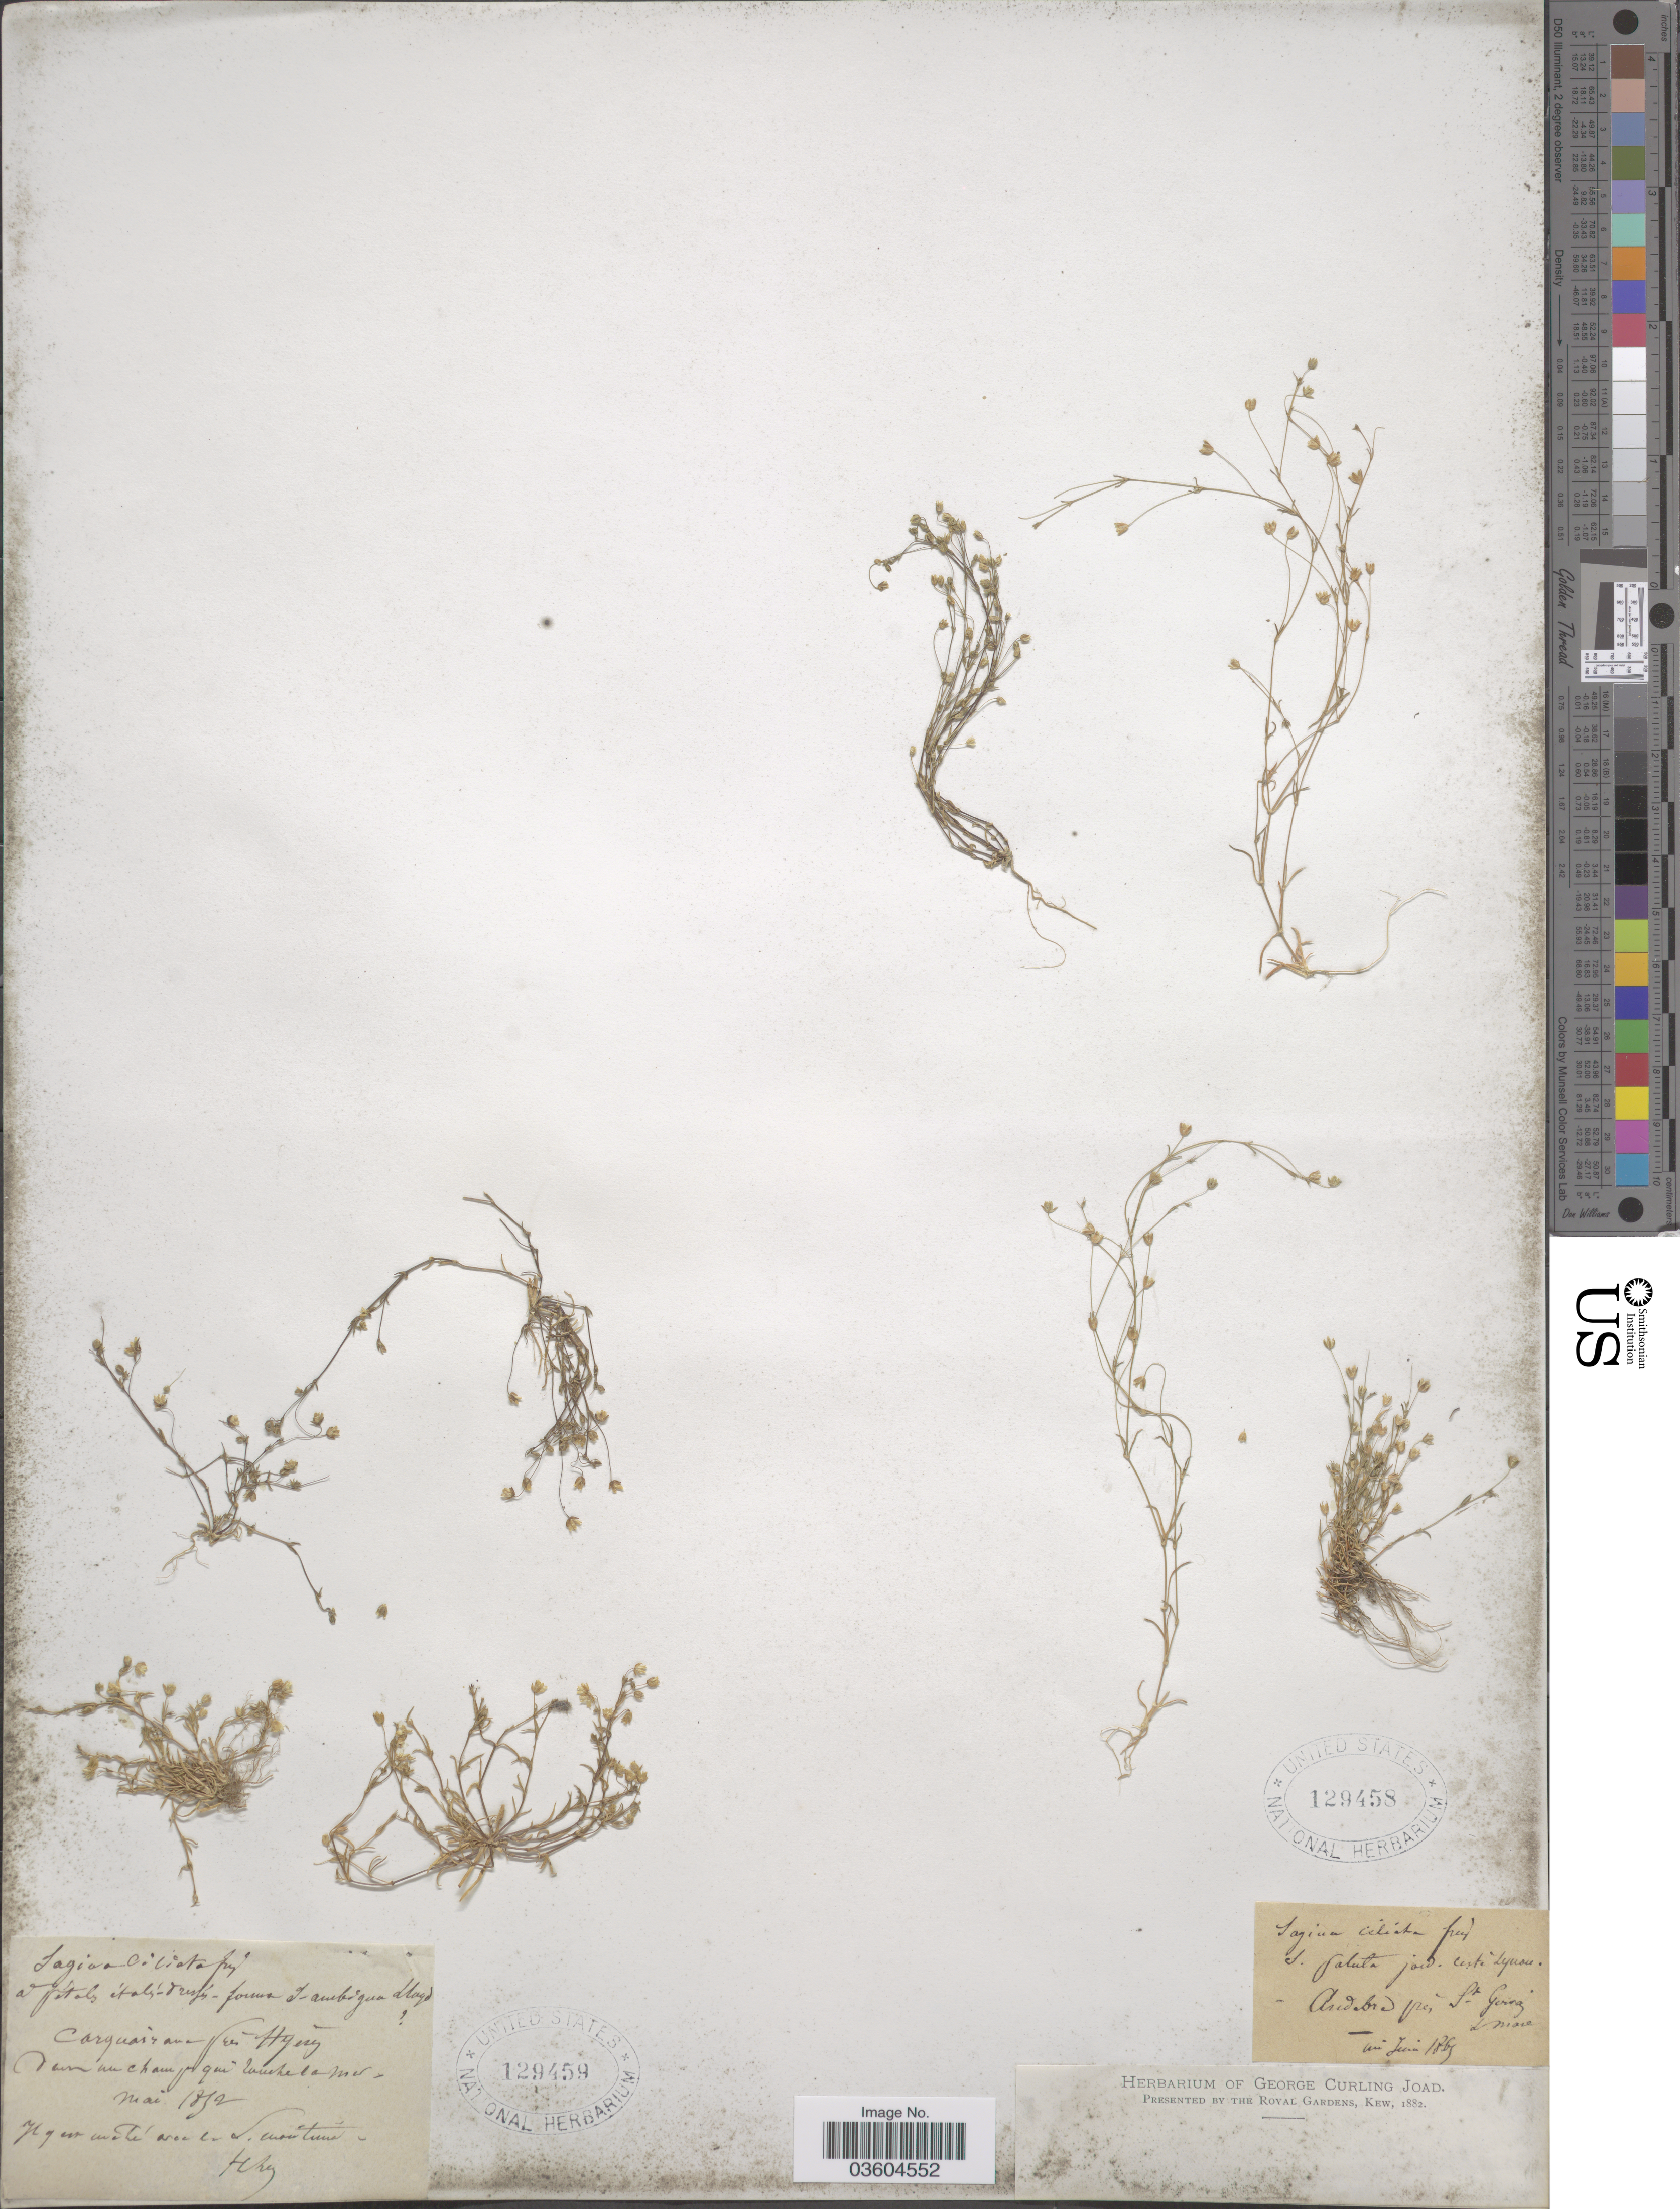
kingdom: Plantae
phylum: Tracheophyta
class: Magnoliopsida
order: Caryophyllales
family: Caryophyllaceae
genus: Sagina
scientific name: Sagina ciliata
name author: Fr. a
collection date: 1872-05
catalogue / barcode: US 129459-2